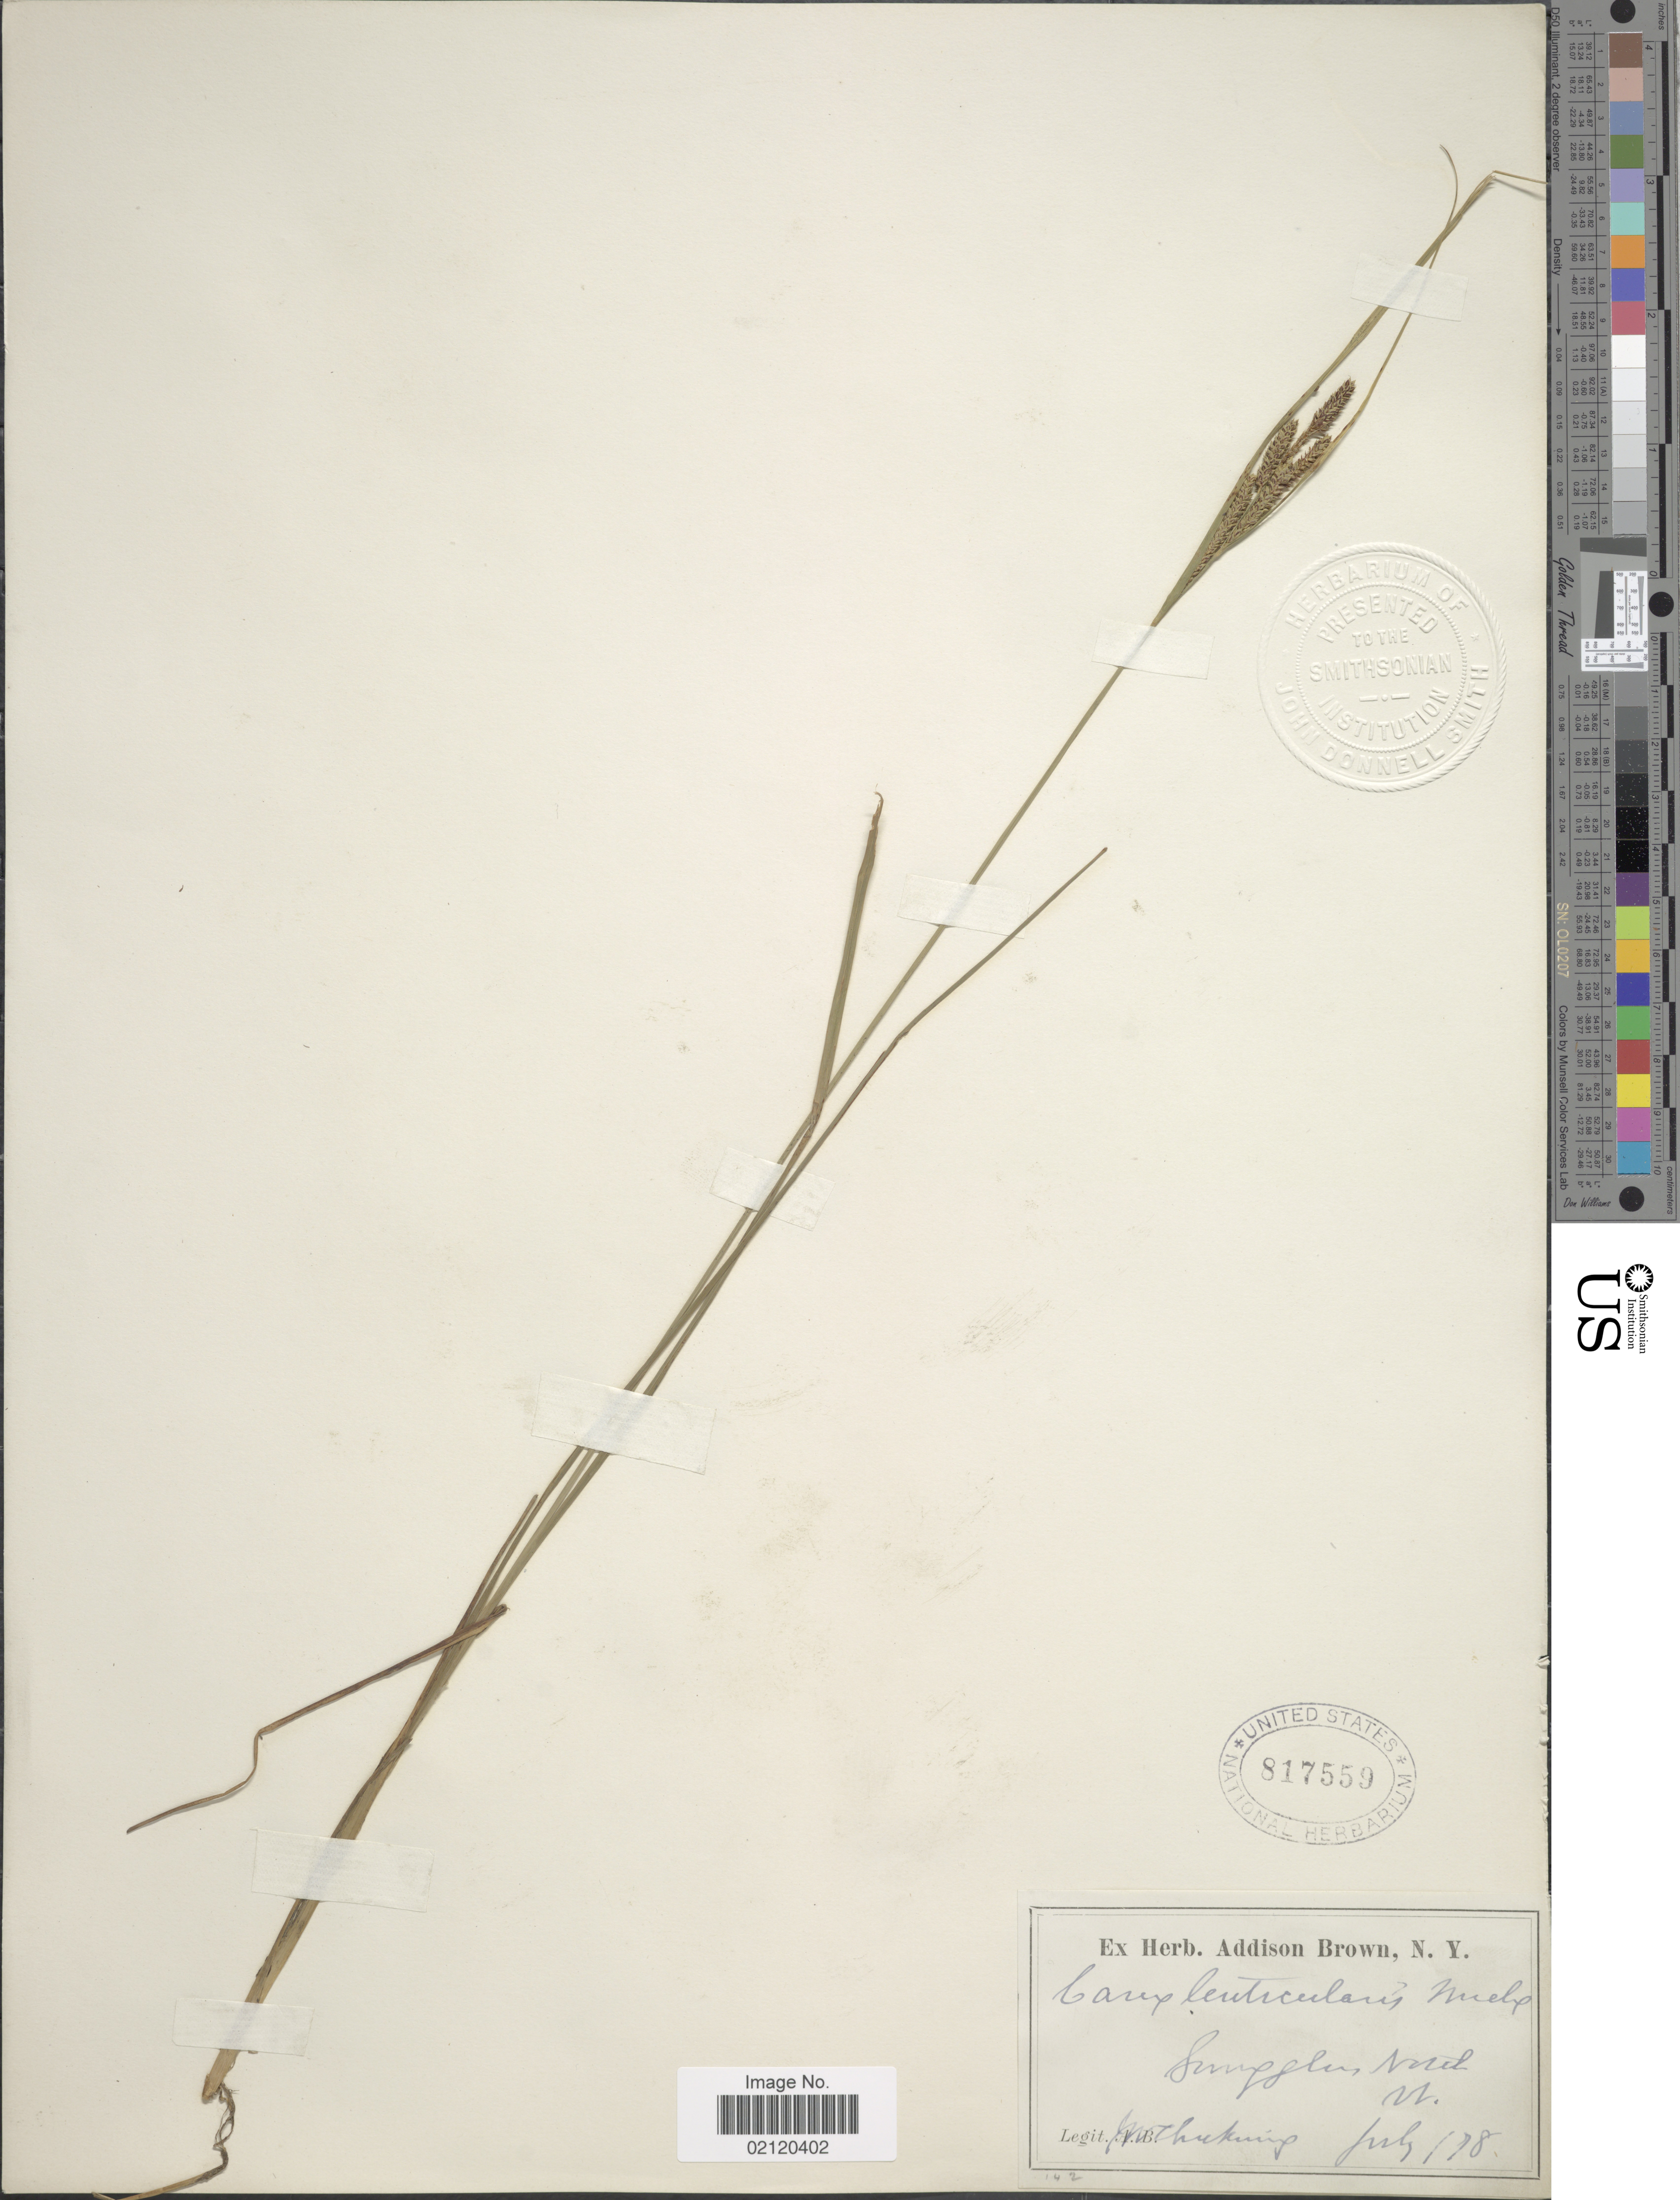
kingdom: Plantae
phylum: Tracheophyta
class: Liliopsida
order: Poales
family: Cyperaceae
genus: Carex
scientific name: Carex lenticularis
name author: Michx.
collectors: J. Chickering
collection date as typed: Transcribed d/m/y: /7/78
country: United States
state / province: Vermont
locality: Smugglers' Notch.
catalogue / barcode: US 817559